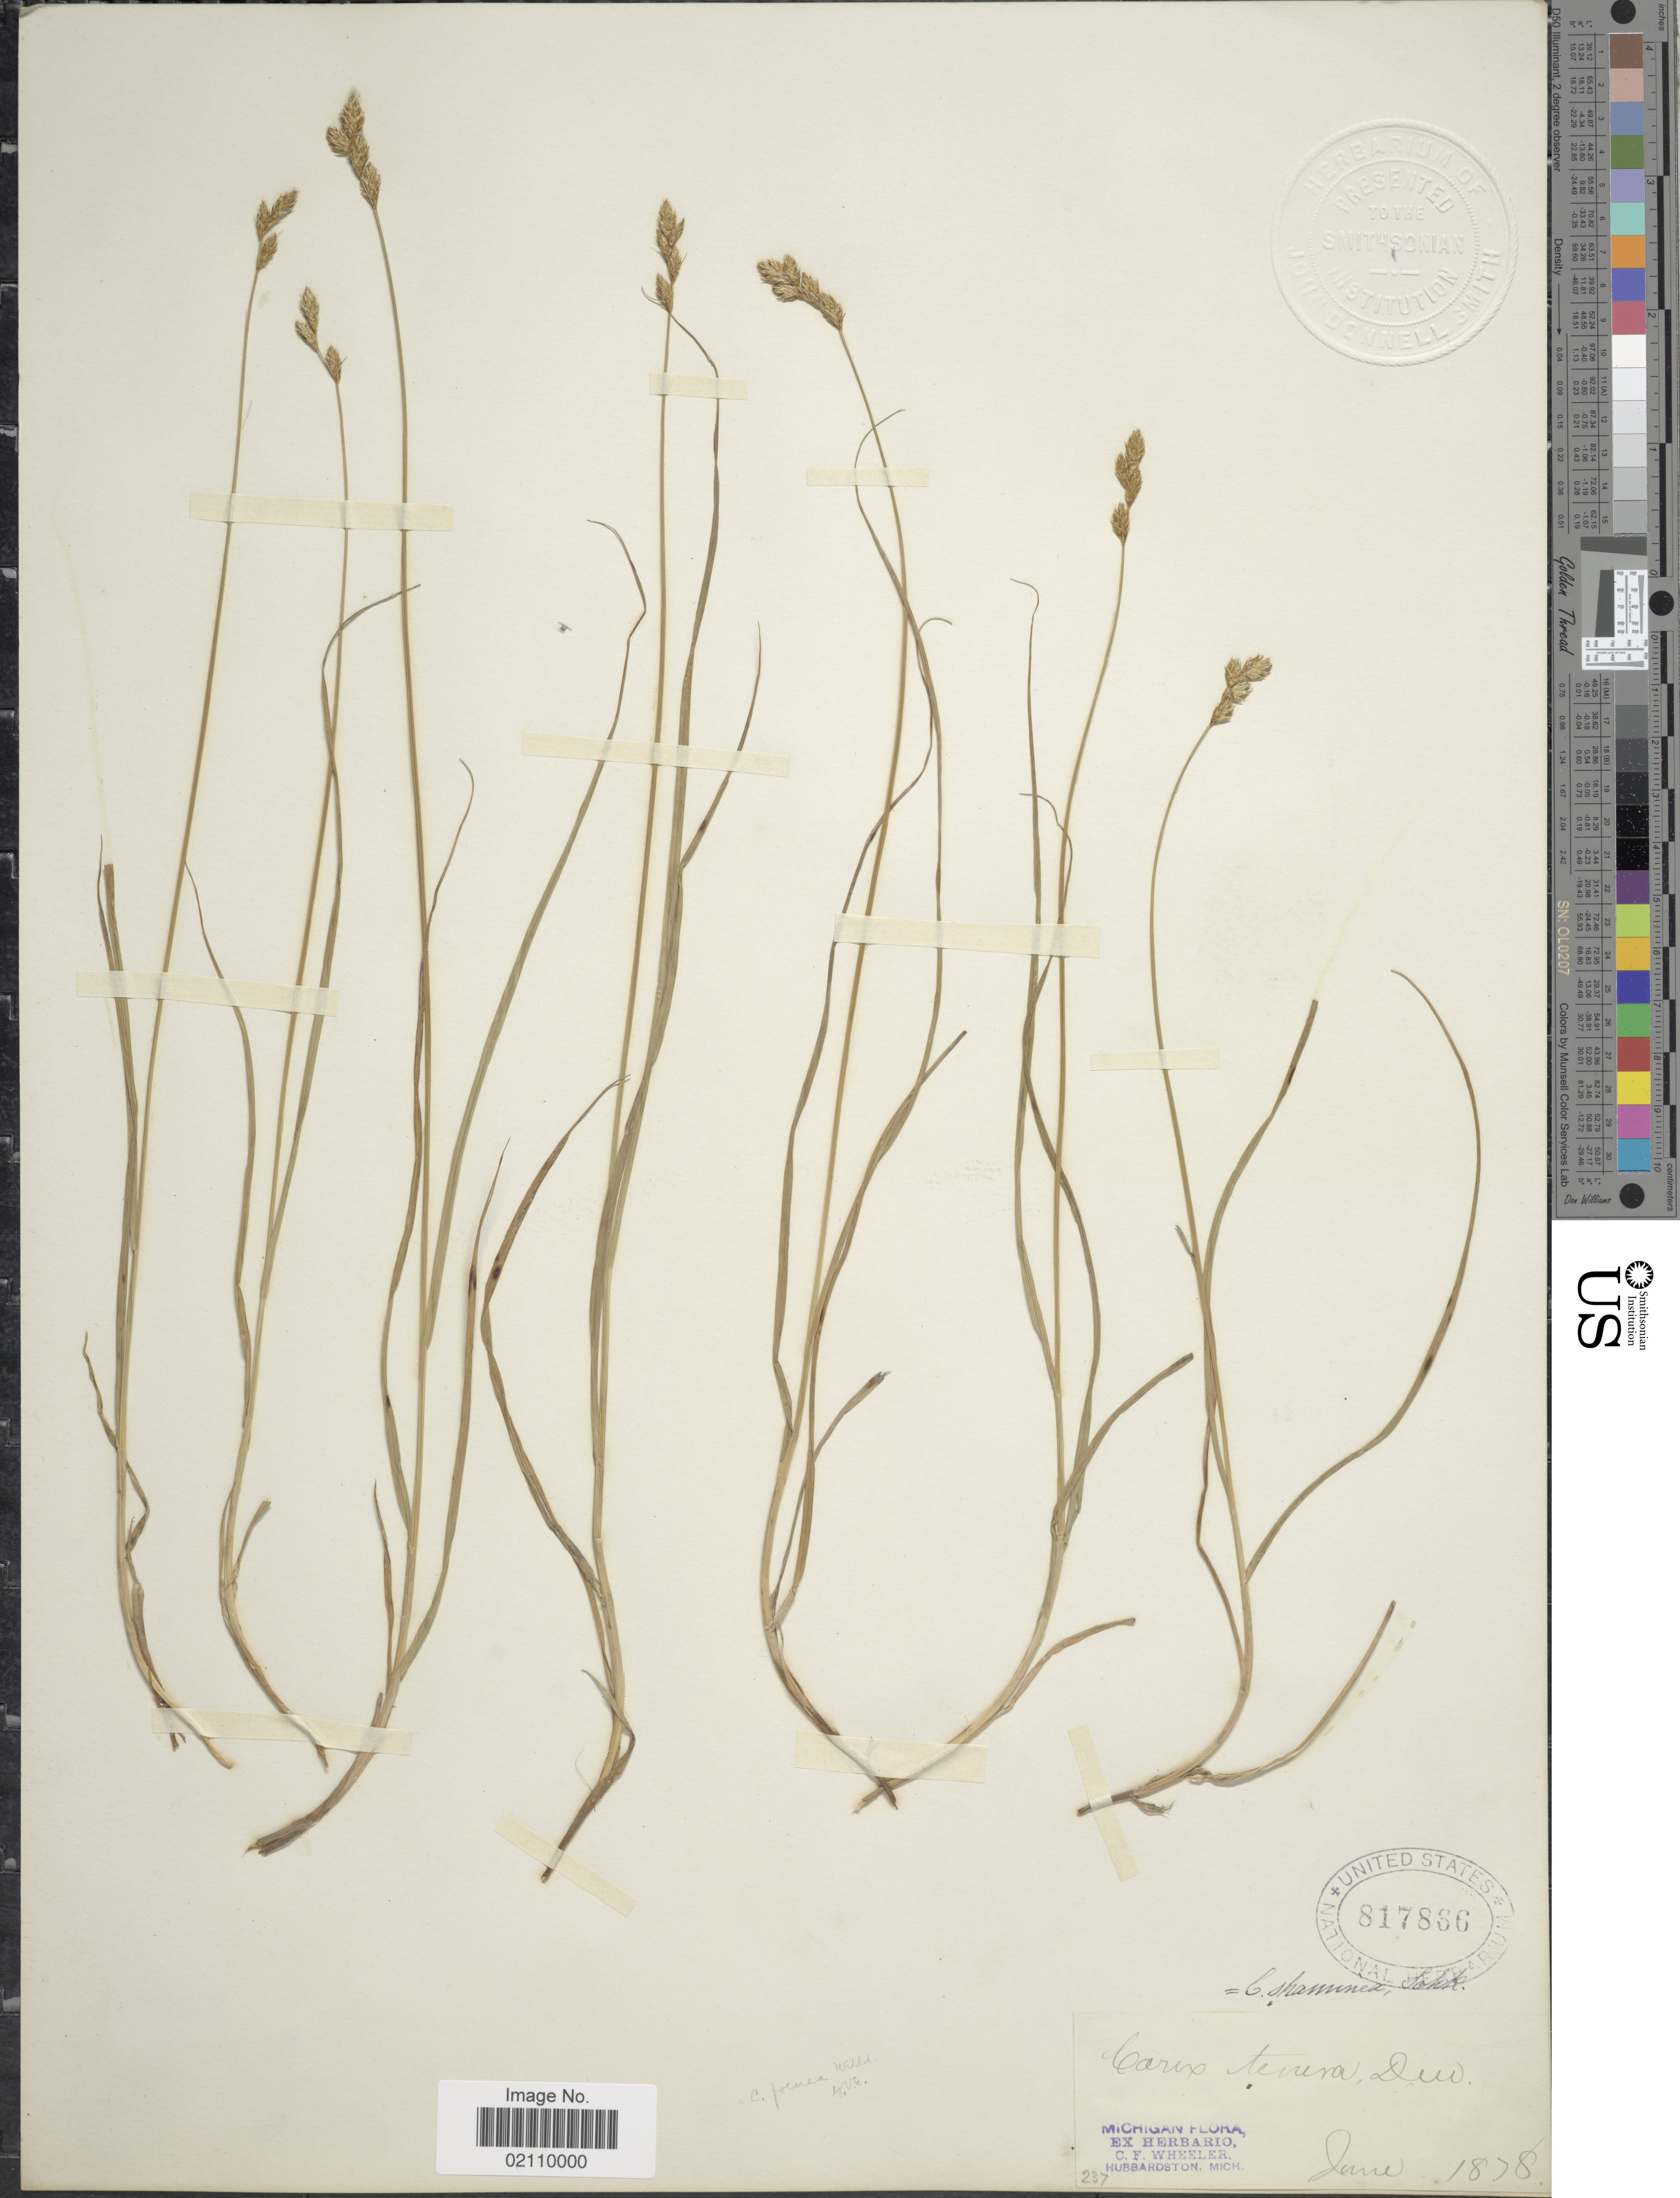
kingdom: Plantae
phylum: Tracheophyta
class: Liliopsida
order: Poales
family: Cyperaceae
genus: Carex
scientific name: Carex foenea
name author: Willd.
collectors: Ex Herb. C. F. Wheeler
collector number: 237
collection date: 1878-06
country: United States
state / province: Michigan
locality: Hubbardston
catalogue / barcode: US 817866